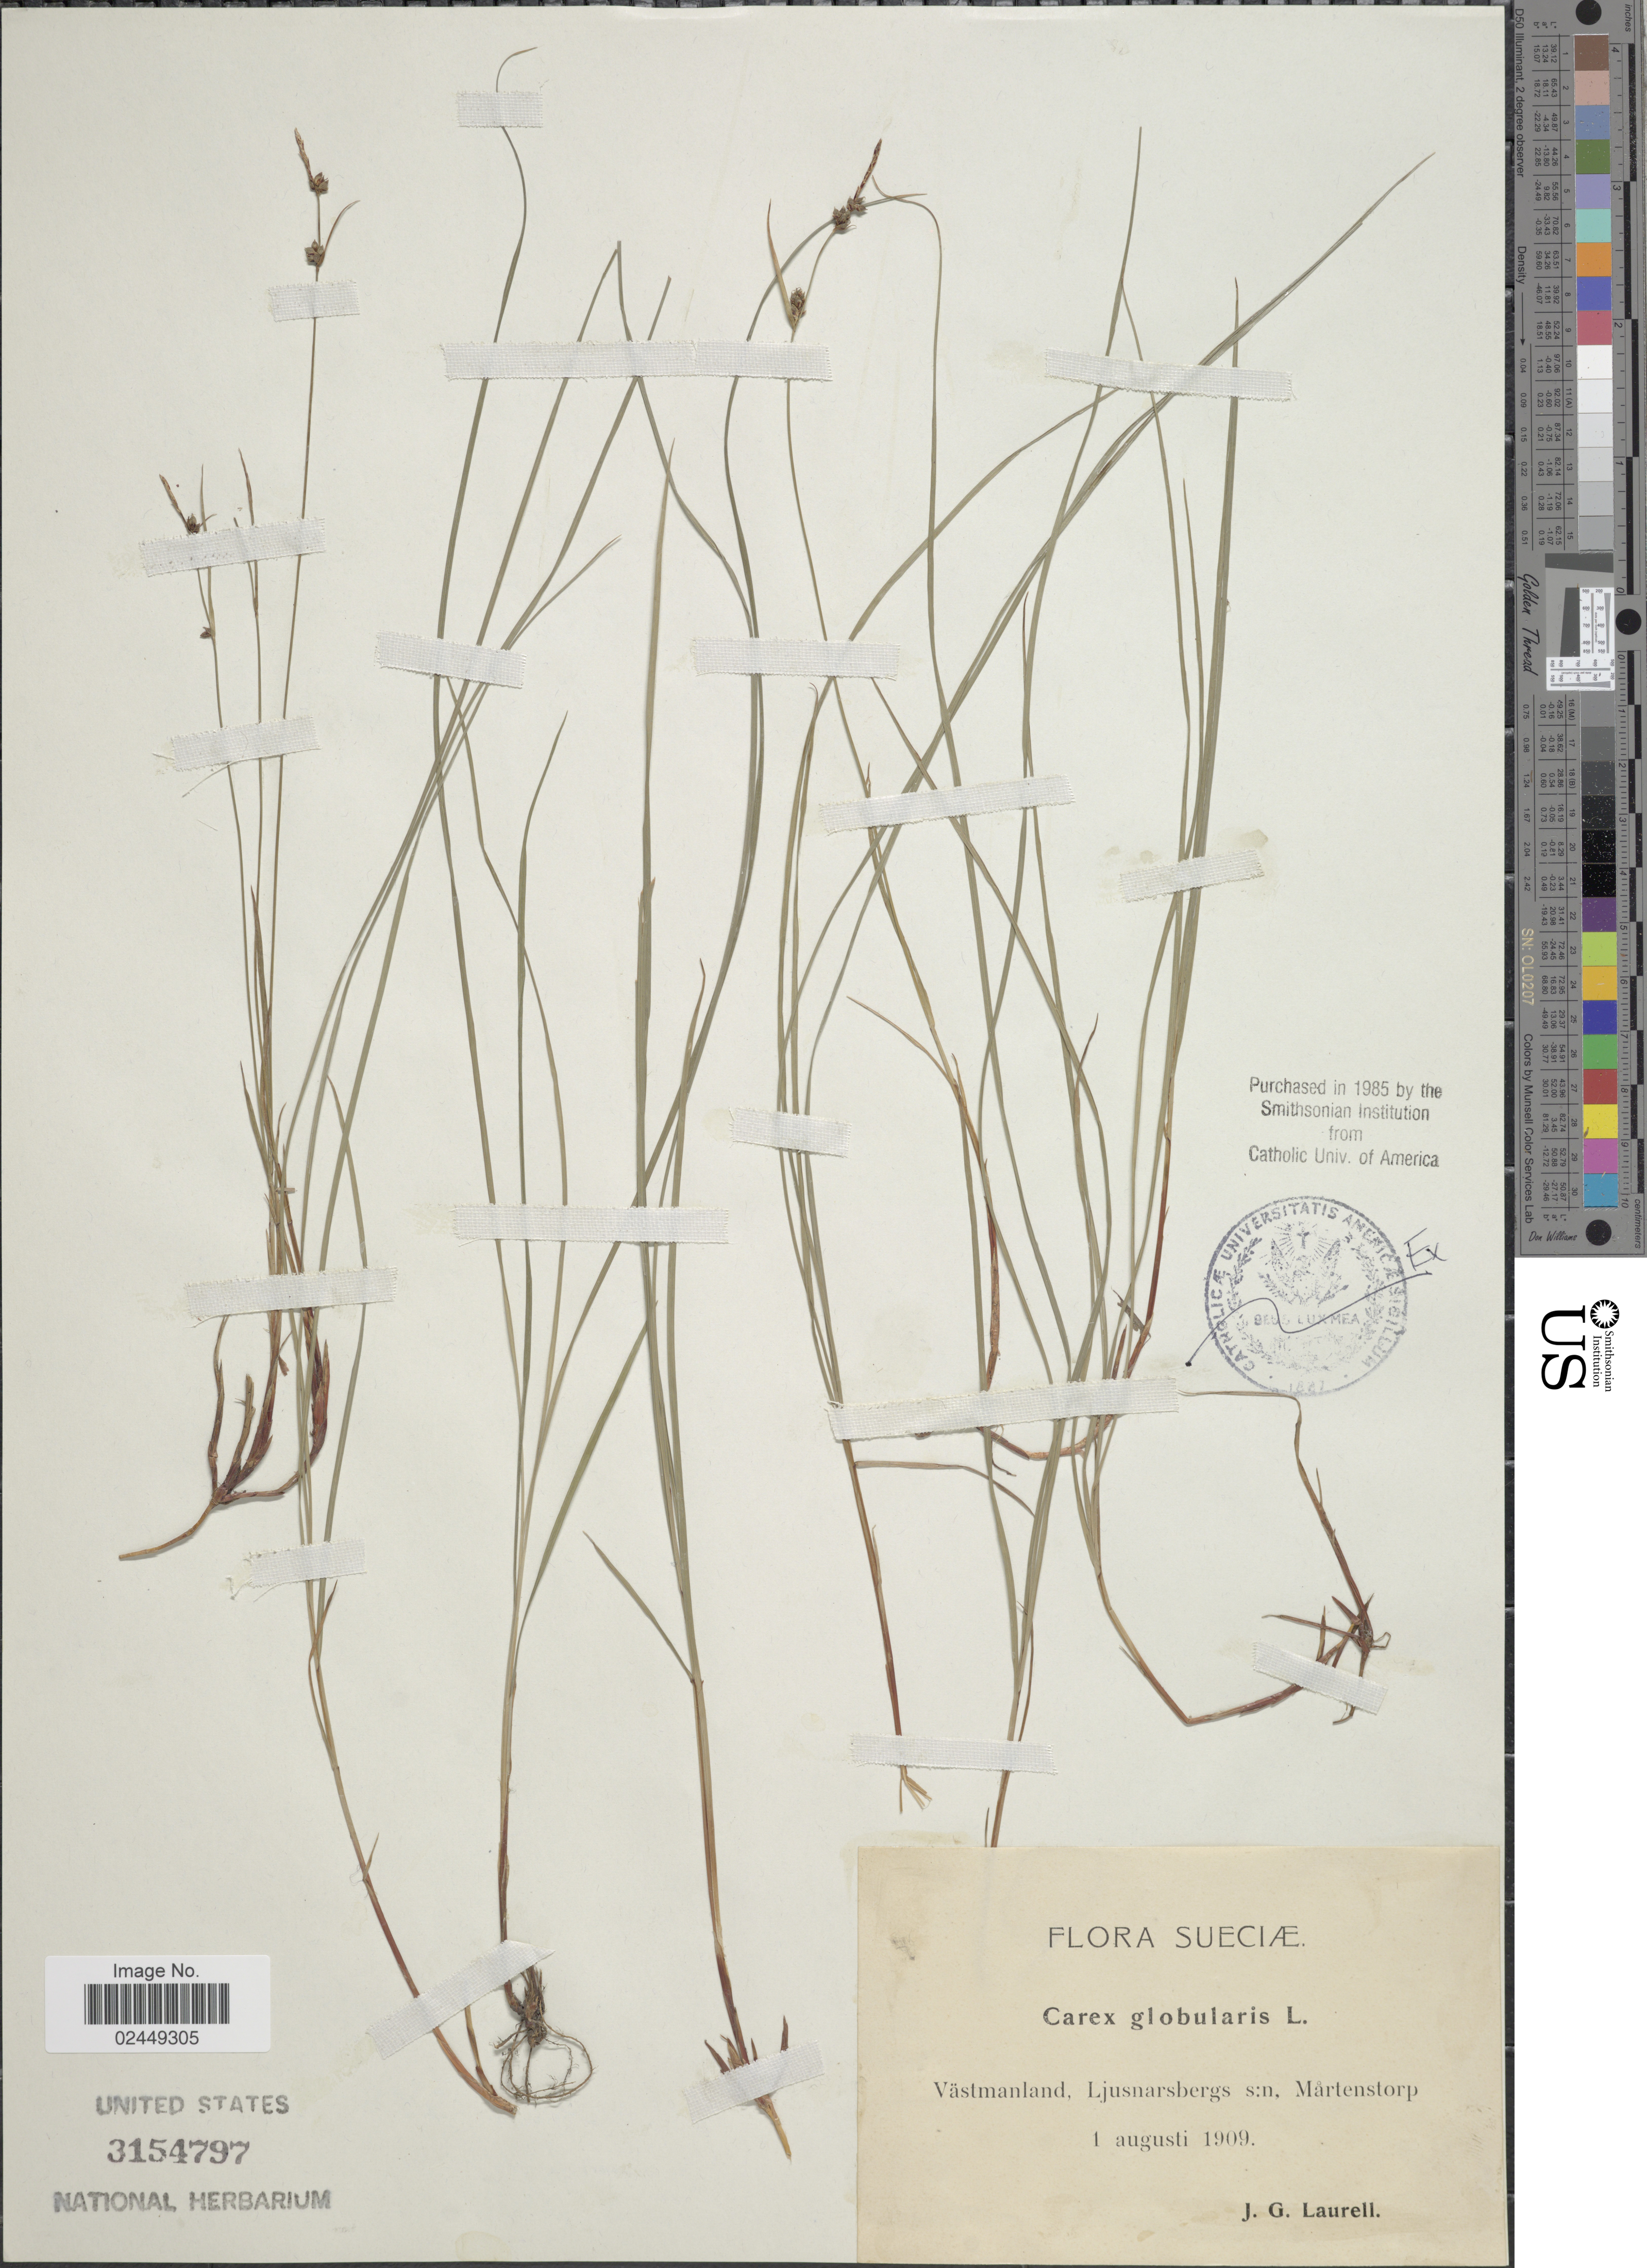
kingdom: Plantae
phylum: Tracheophyta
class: Liliopsida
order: Poales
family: Cyperaceae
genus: Carex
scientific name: Carex globularis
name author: L.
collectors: J. Laurell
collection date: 1909-08-01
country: Sweden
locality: Sueciae, Vastmanland, Ljusnarsbergs s:n, Martenstorp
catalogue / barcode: US 3154797